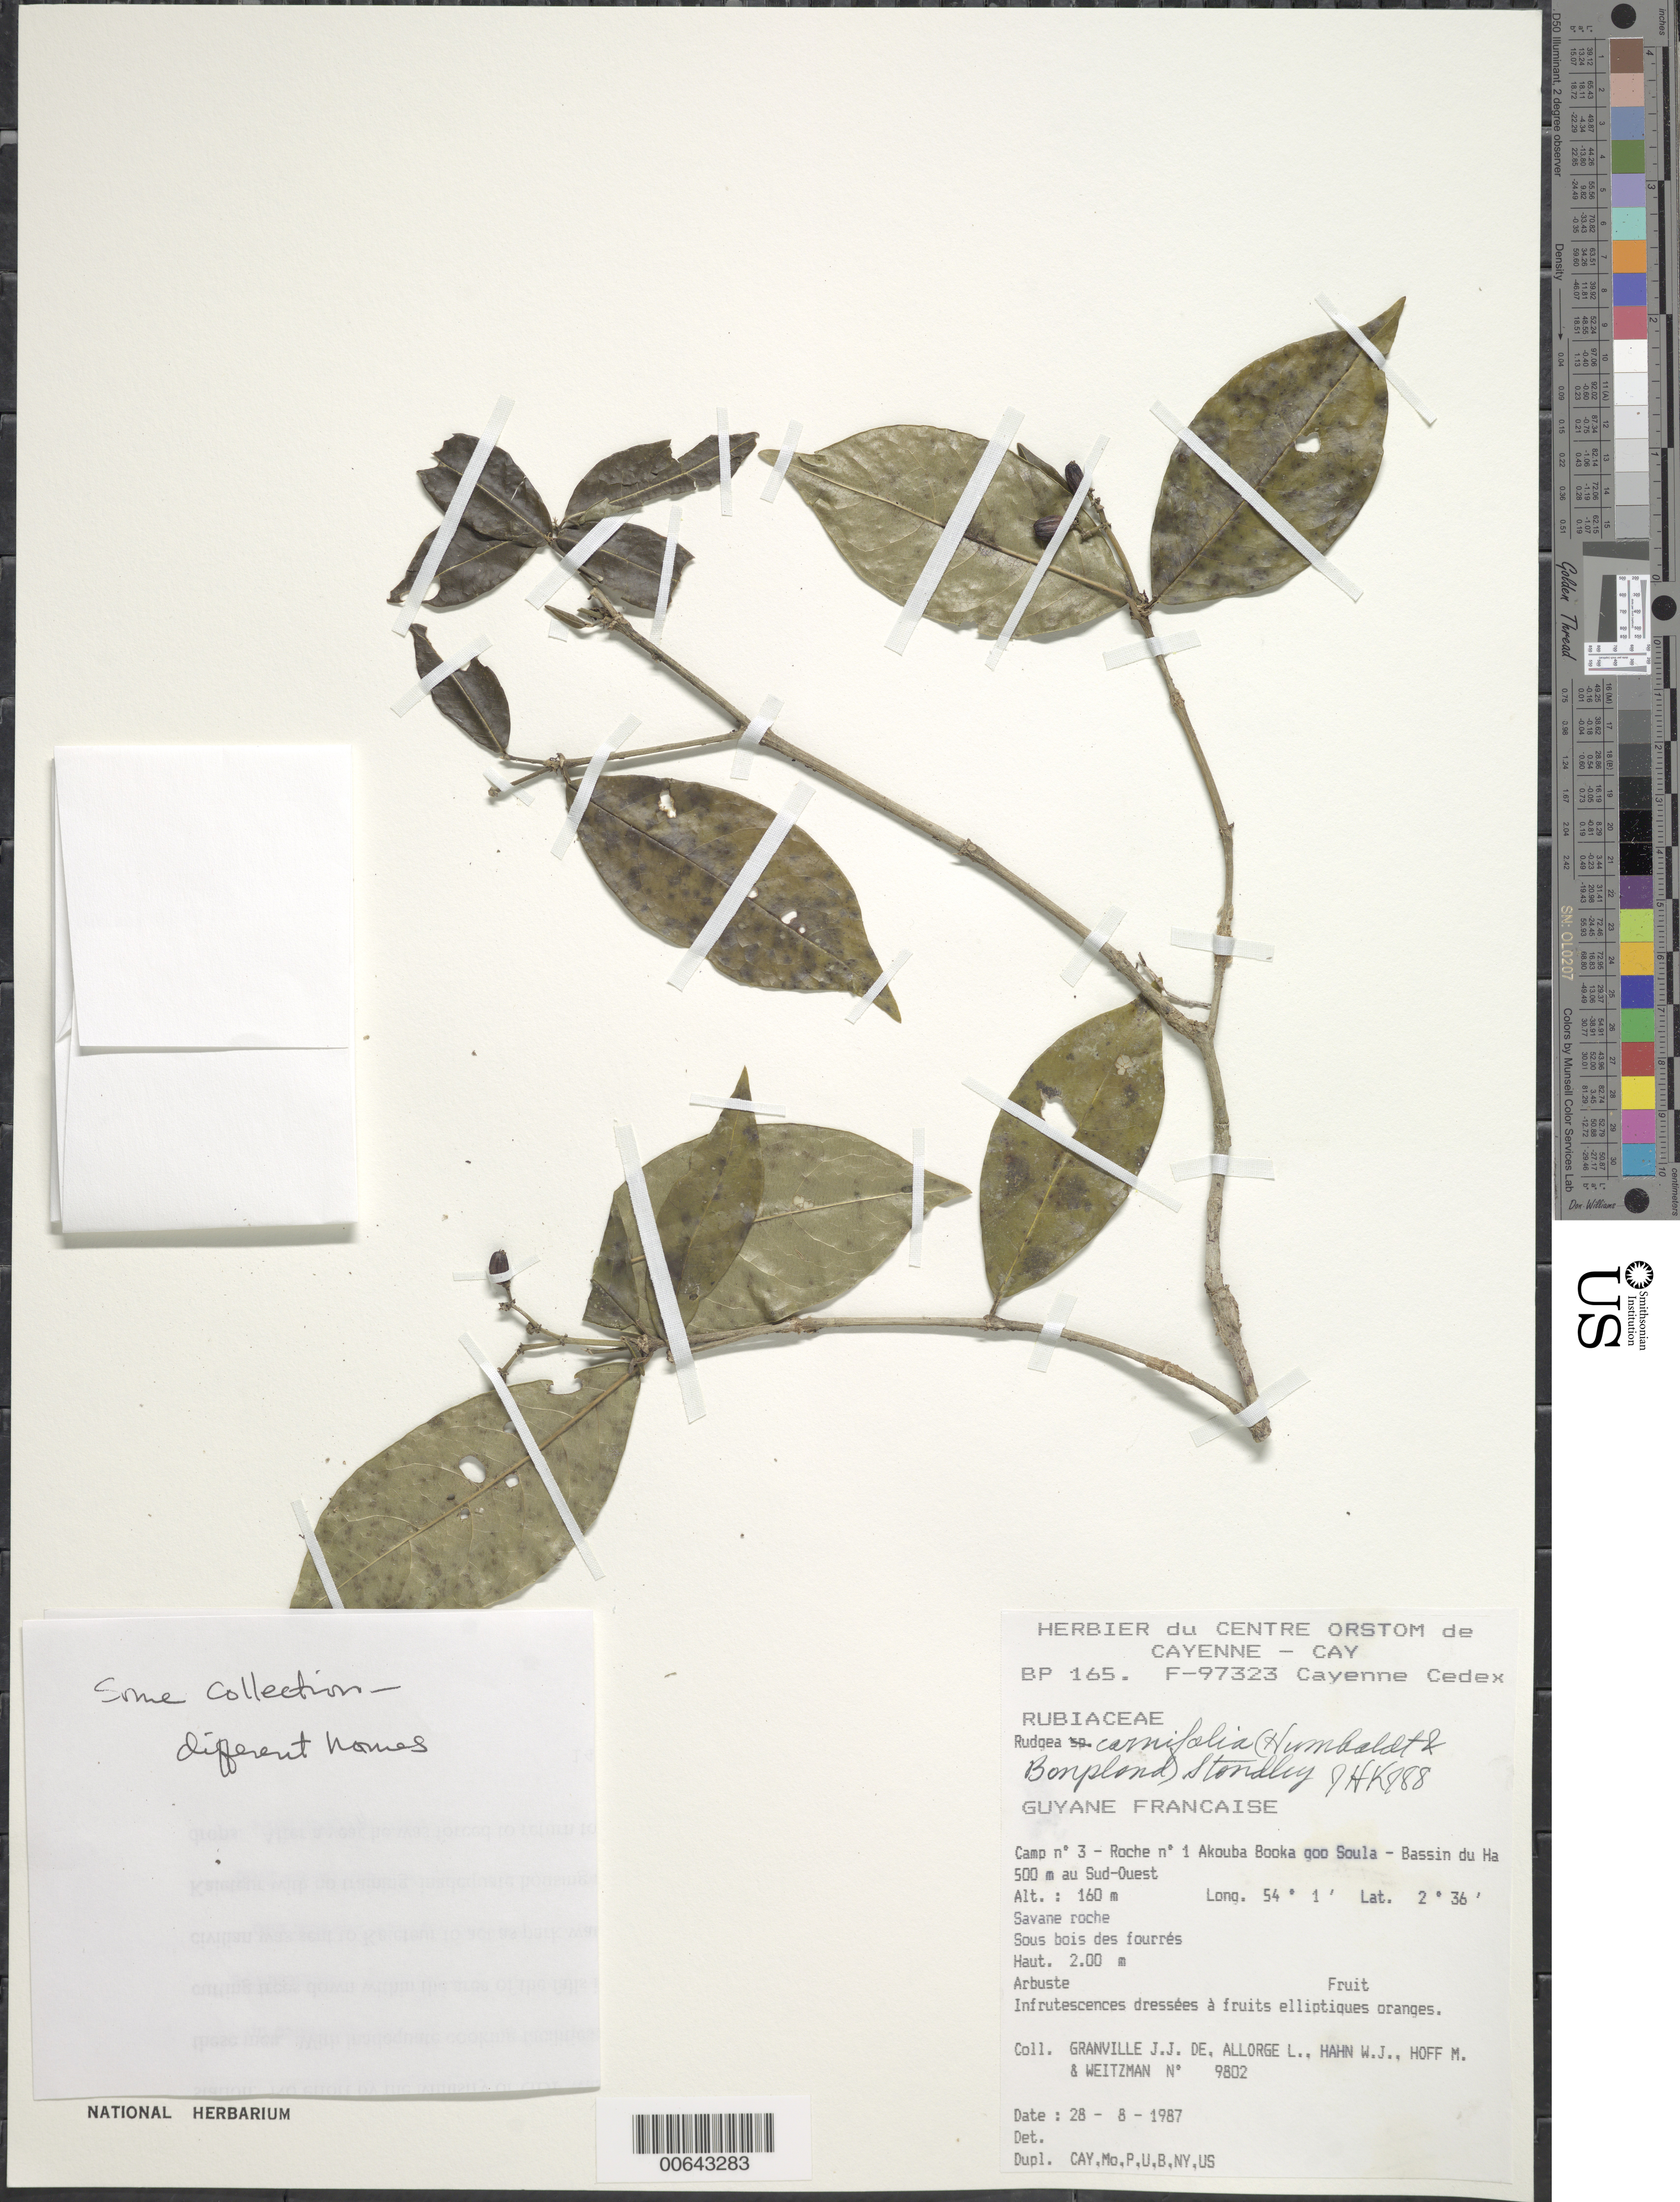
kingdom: Plantae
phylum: Tracheophyta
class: Magnoliopsida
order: Gentianales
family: Rubiaceae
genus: Rudgea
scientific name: Rudgea sp.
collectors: J.-J. de Granville, L. Allorge, W. J. Hahn, M. Hoff & Weitzman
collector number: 9802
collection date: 1987-08-28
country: French Guiana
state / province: Cayenne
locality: Guyane Francaise, Camp no 3 - Roche no 1 Akouba Booka 000 Soula, Bassin du Ha 500 m au Sud-Ouest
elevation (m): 160